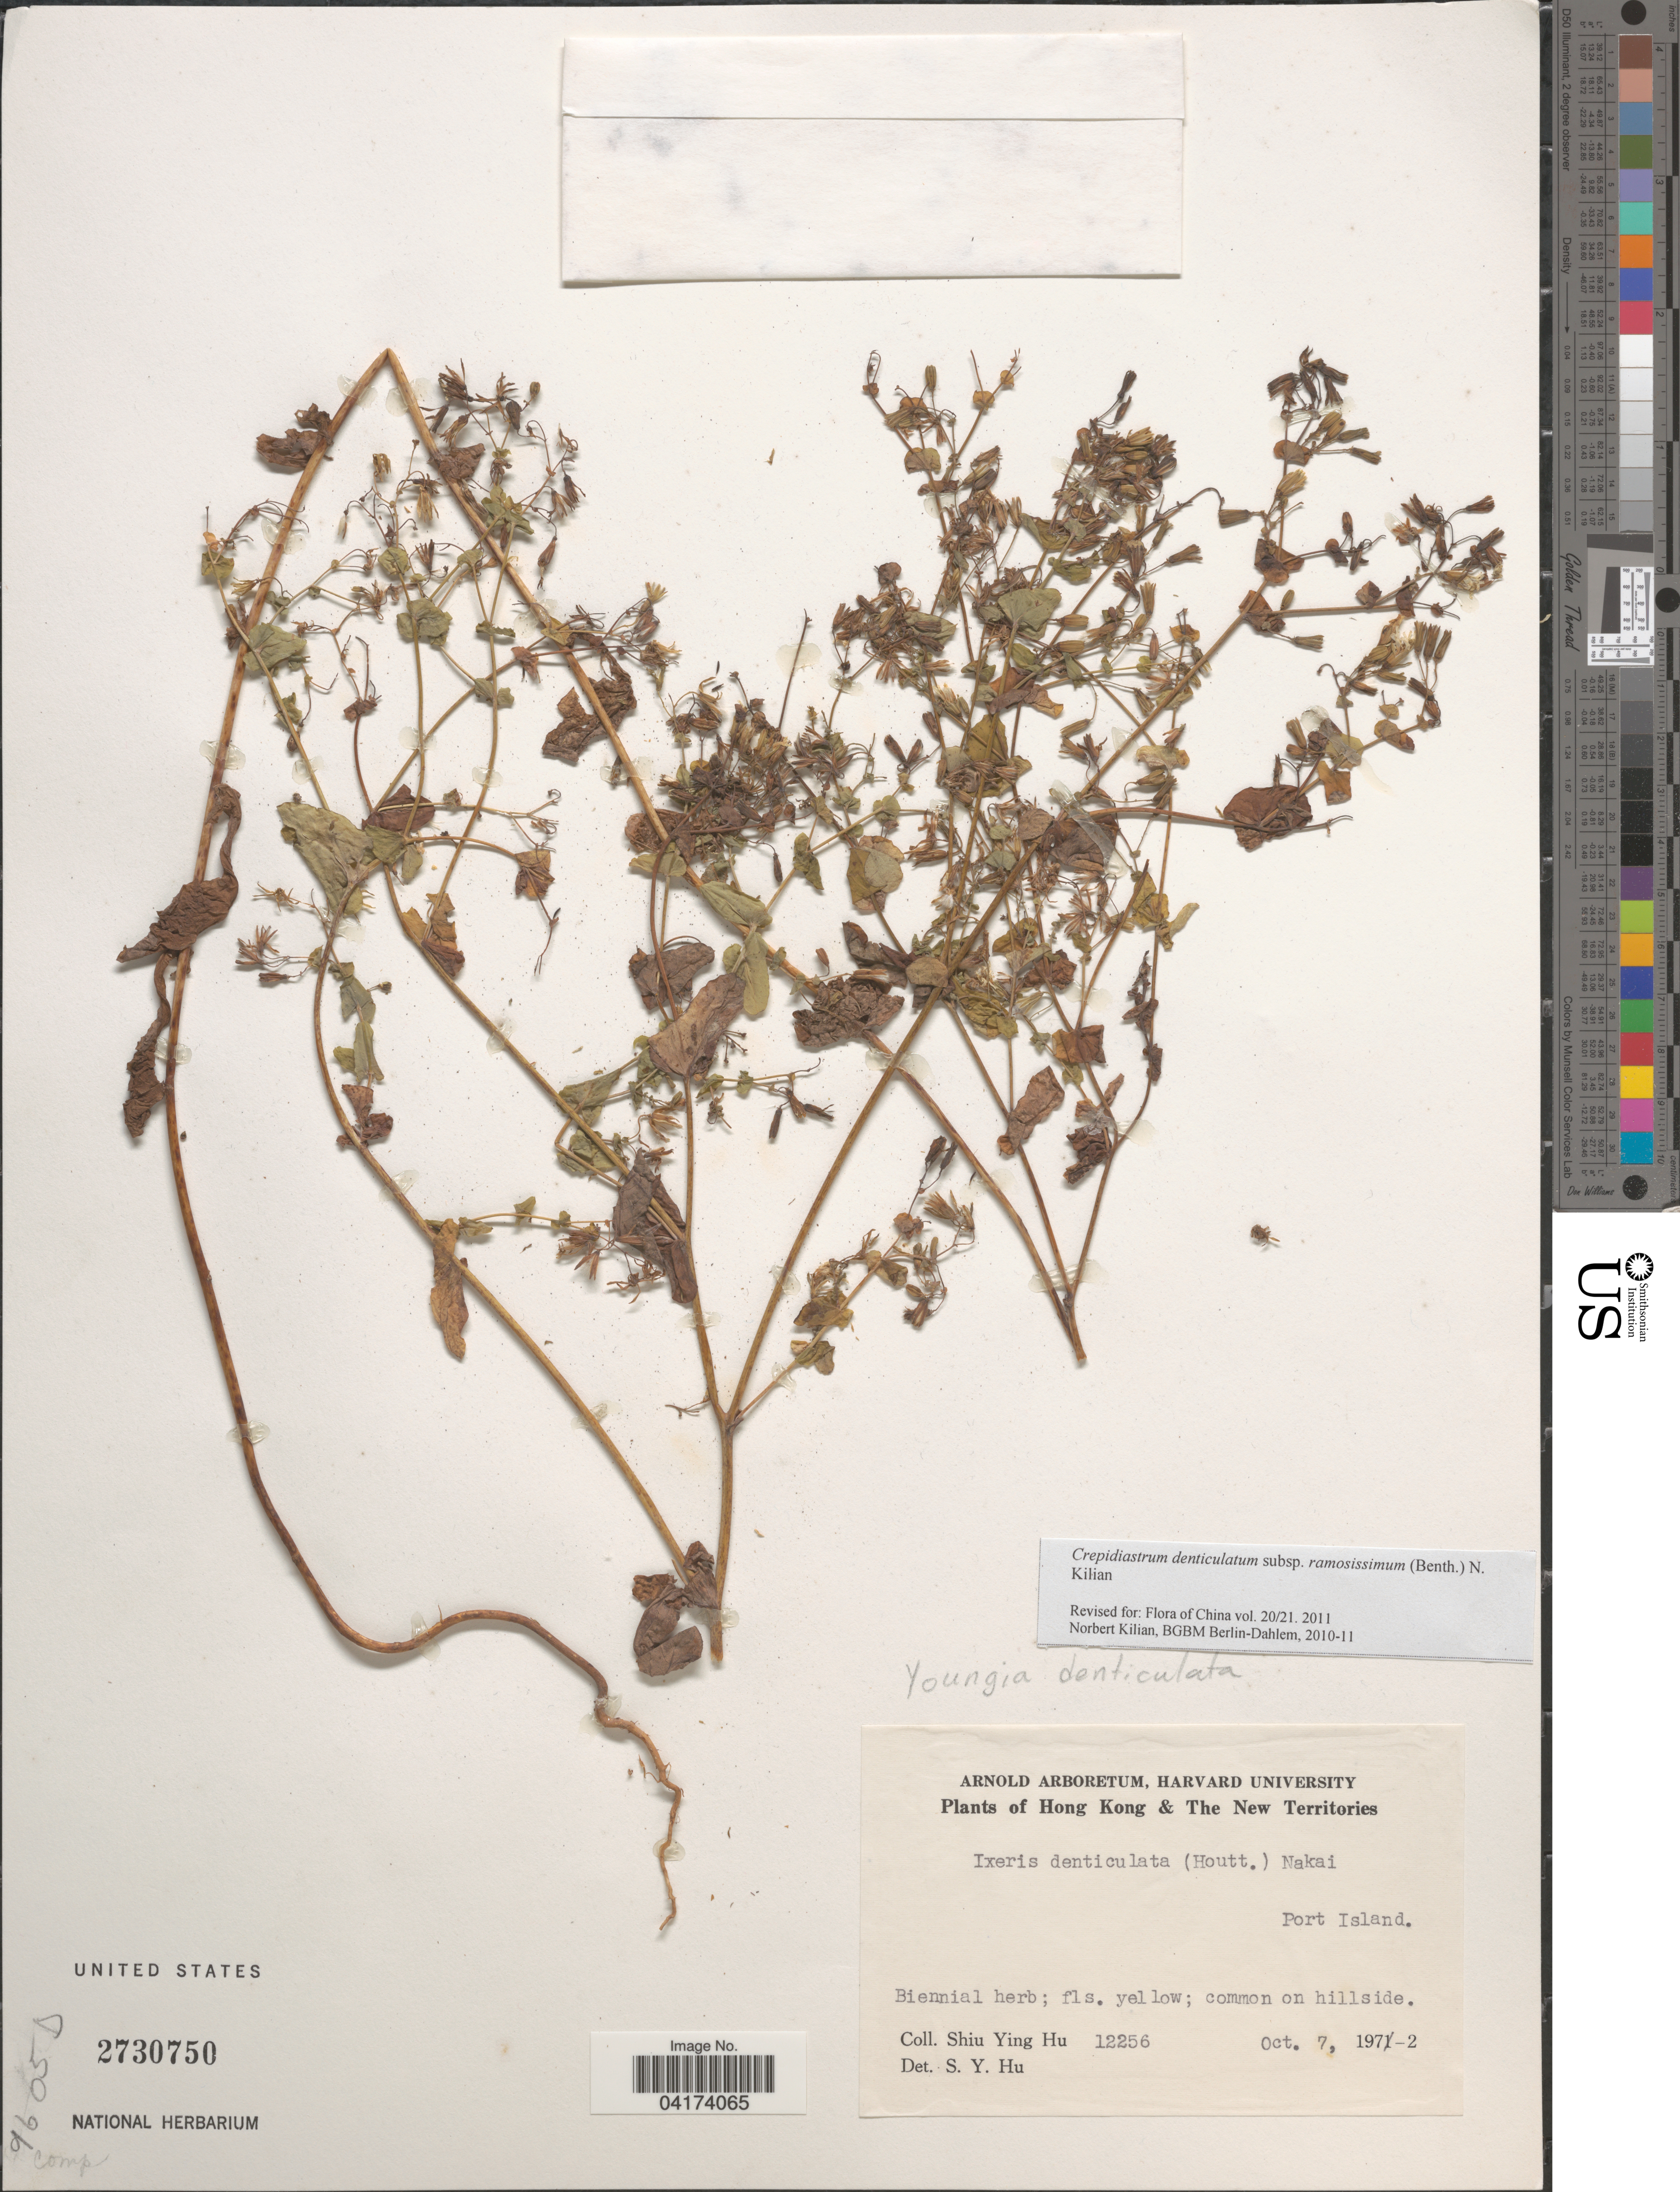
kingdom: Plantae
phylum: Tracheophyta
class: Magnoliopsida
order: Asterales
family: Asteraceae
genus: Crepidiastrum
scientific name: Crepidiastrum denticulatum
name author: (Houtt.) Pak & Kawano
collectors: S. Y. Hu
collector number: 12256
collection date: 1972-10-07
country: China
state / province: Hong Kong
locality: Hong Kong & The New Territories. Port Island.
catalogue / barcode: US 2730750